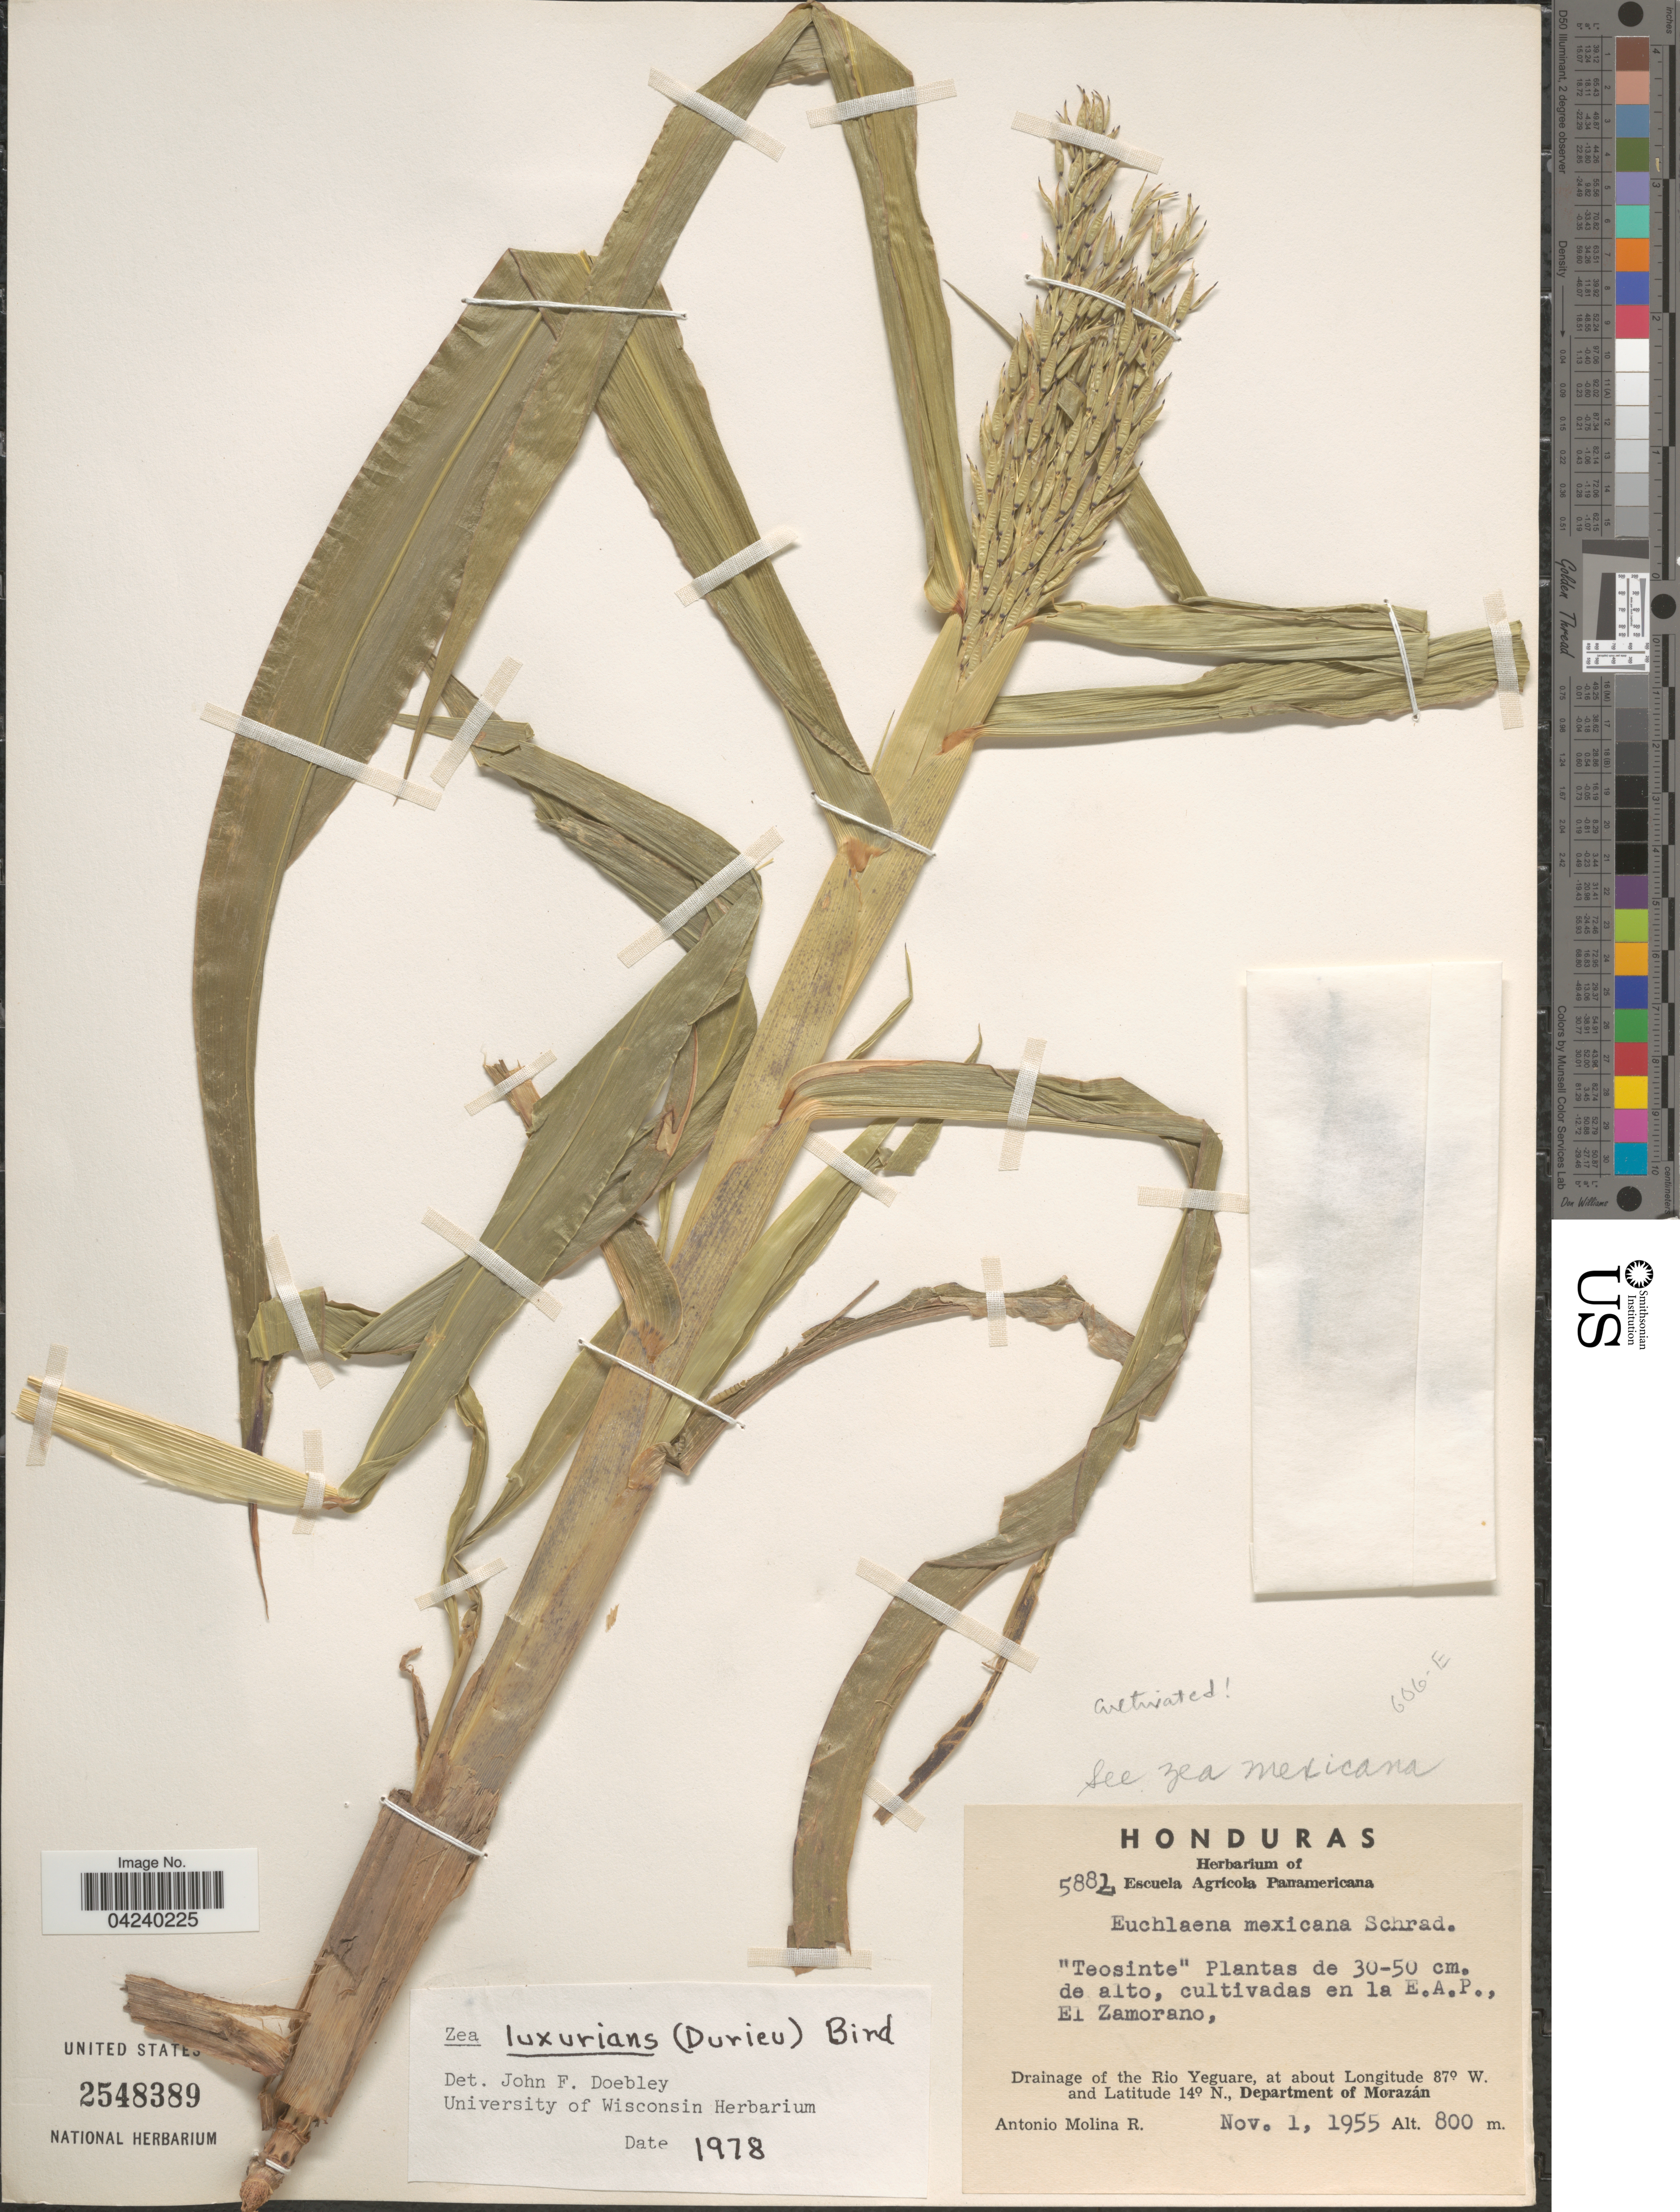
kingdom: Plantae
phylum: Tracheophyta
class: Liliopsida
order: Poales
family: Poaceae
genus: Zea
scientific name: Zea luxurians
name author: (Durieu & Asch.) R.M. Bird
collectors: A. Molina R.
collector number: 5881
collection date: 1955-11-01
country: Honduras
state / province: Fco. Morazán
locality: Cultivadas en la E. A. P., El Zamorano. Drainage of the Rio Yeguare, Department of Morazán.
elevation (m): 800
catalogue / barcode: US 2548389